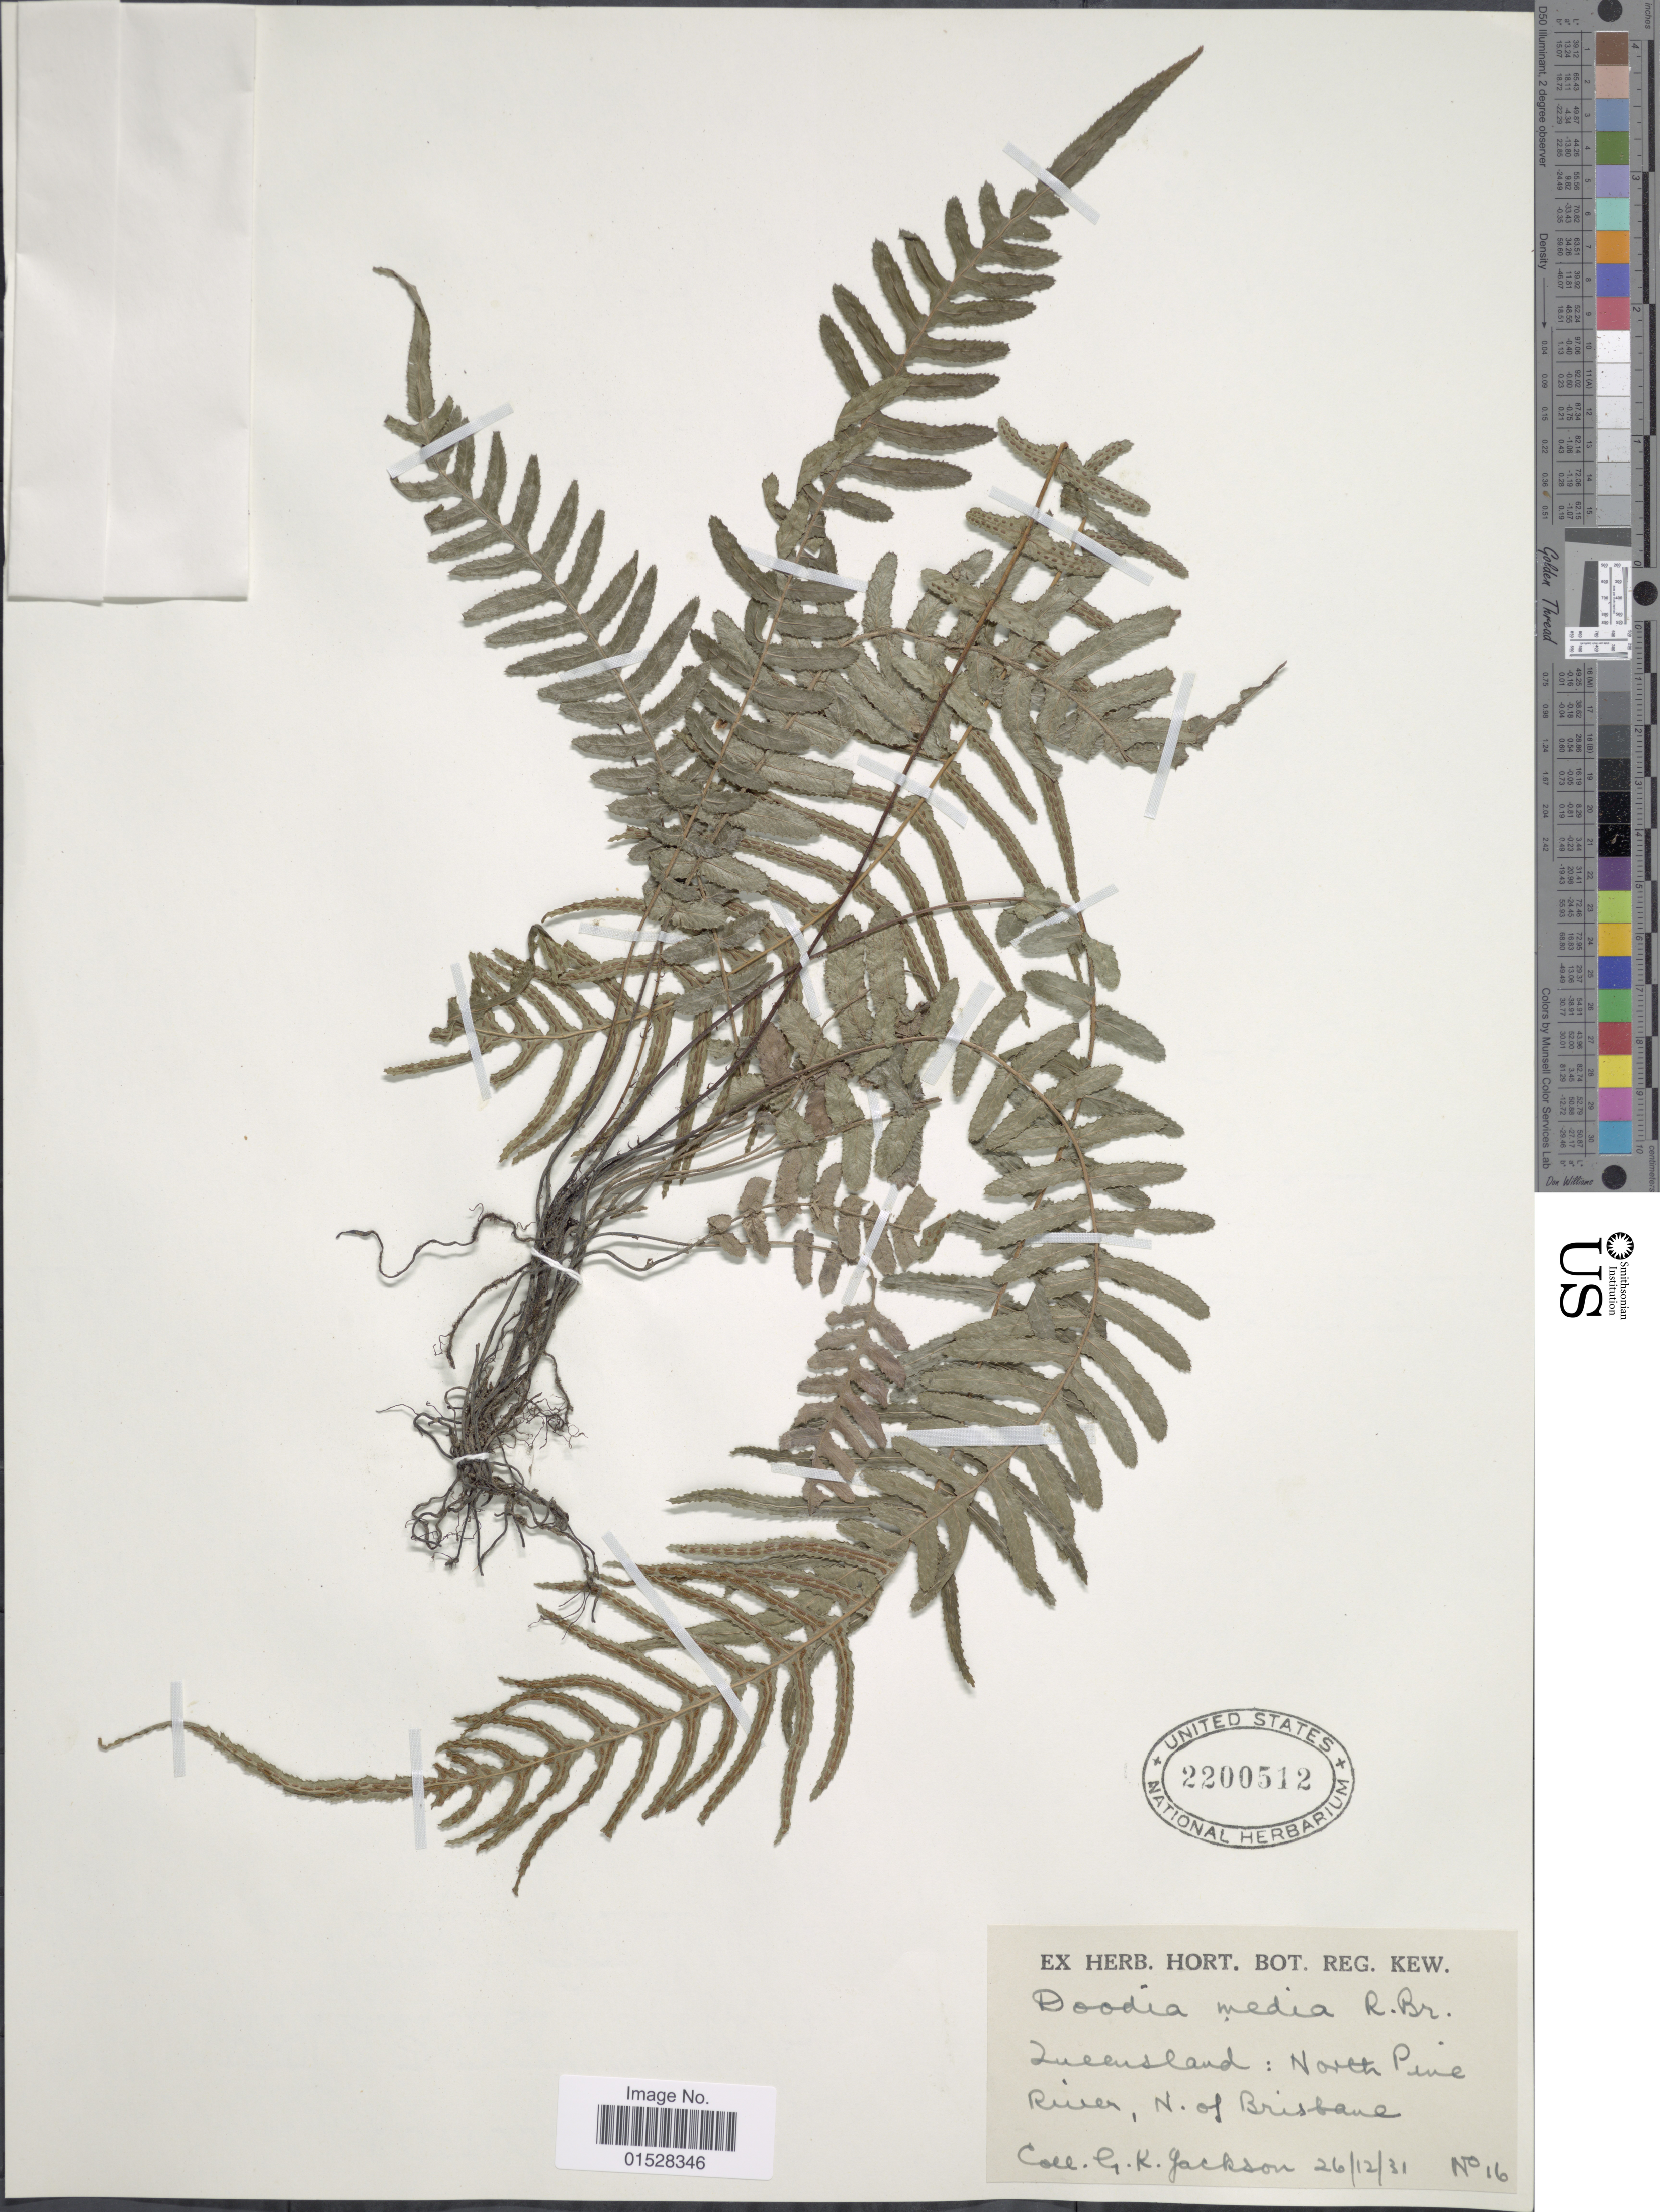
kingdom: Plantae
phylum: Tracheophyta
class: Polypodiopsida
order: Polypodiales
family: Blechnaceae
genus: Blechnum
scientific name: Blechnum medium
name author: (R. Br.) Christenh.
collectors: G. Jackson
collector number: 16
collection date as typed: Transcribed d/m/y: 26/12/31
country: Australia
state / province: Queensland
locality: North Pine River, N. of Brisbane.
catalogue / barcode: US 2200512